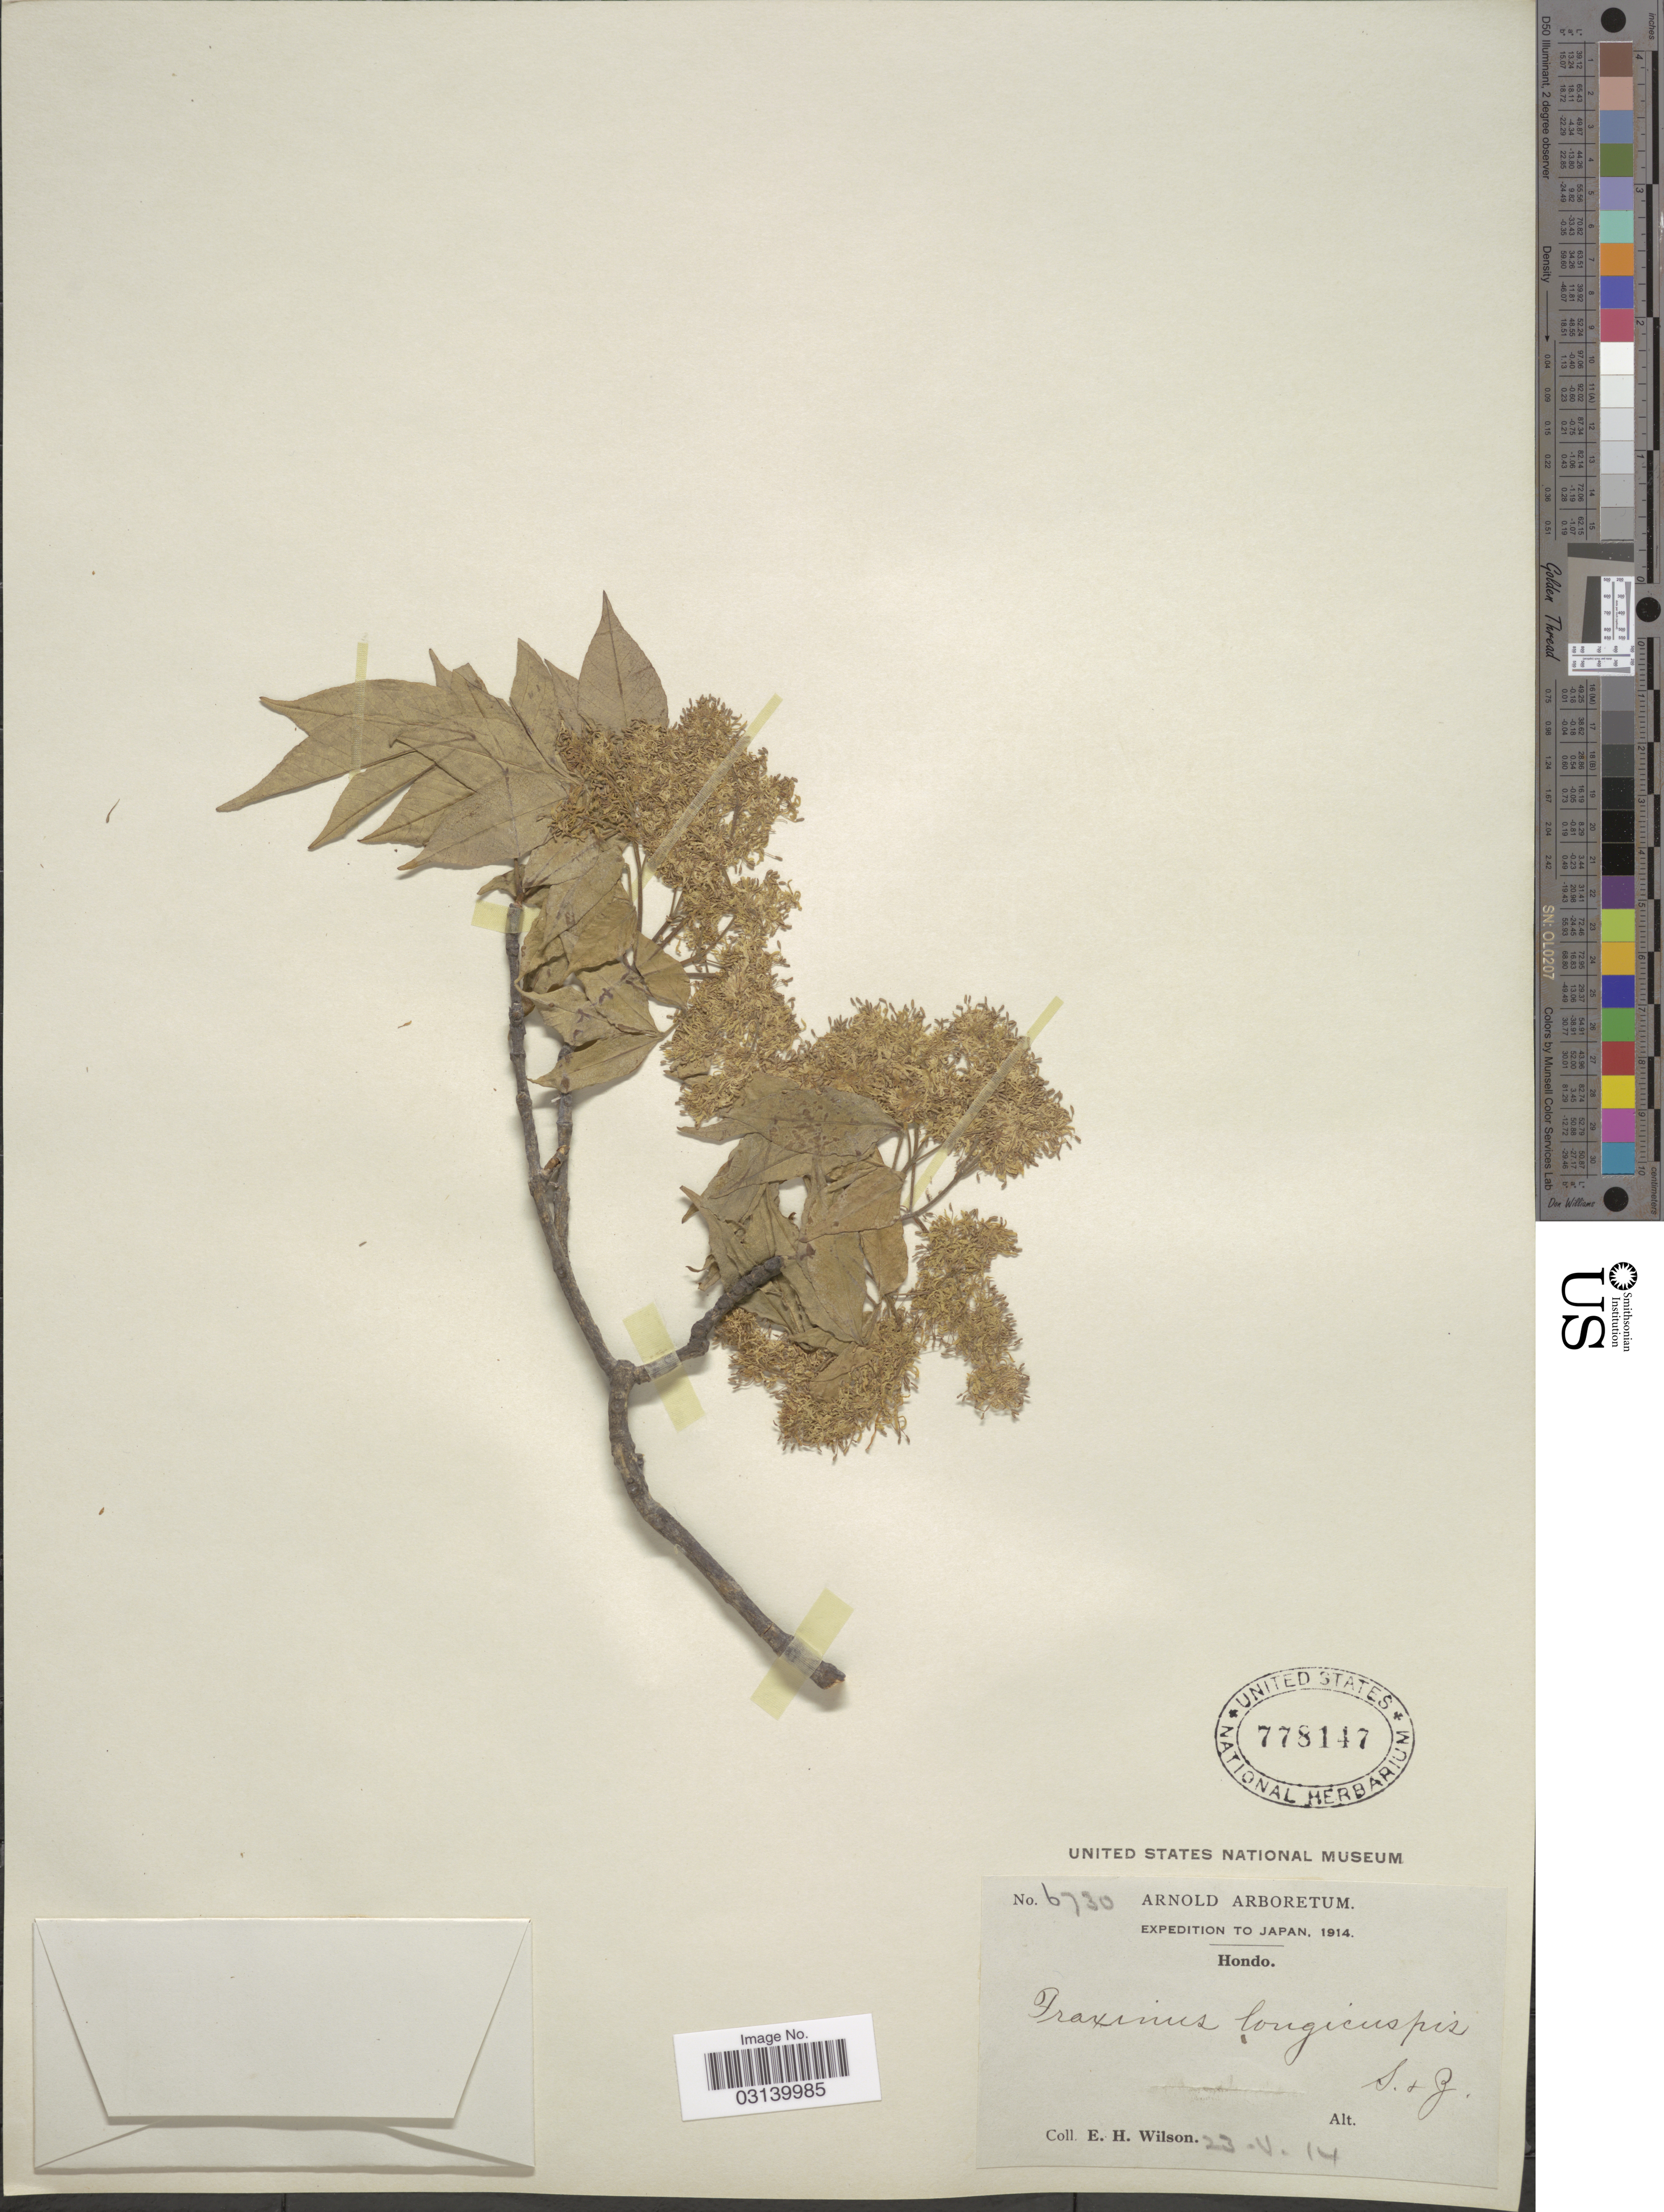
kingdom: Plantae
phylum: Tracheophyta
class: Magnoliopsida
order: Lamiales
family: Oleaceae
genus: Fraxinus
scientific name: Fraxinus longicuspis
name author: Siebold & Zucc.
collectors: E. Wilson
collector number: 6730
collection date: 1914-05-23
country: Japan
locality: Hondo.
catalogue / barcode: US 778147